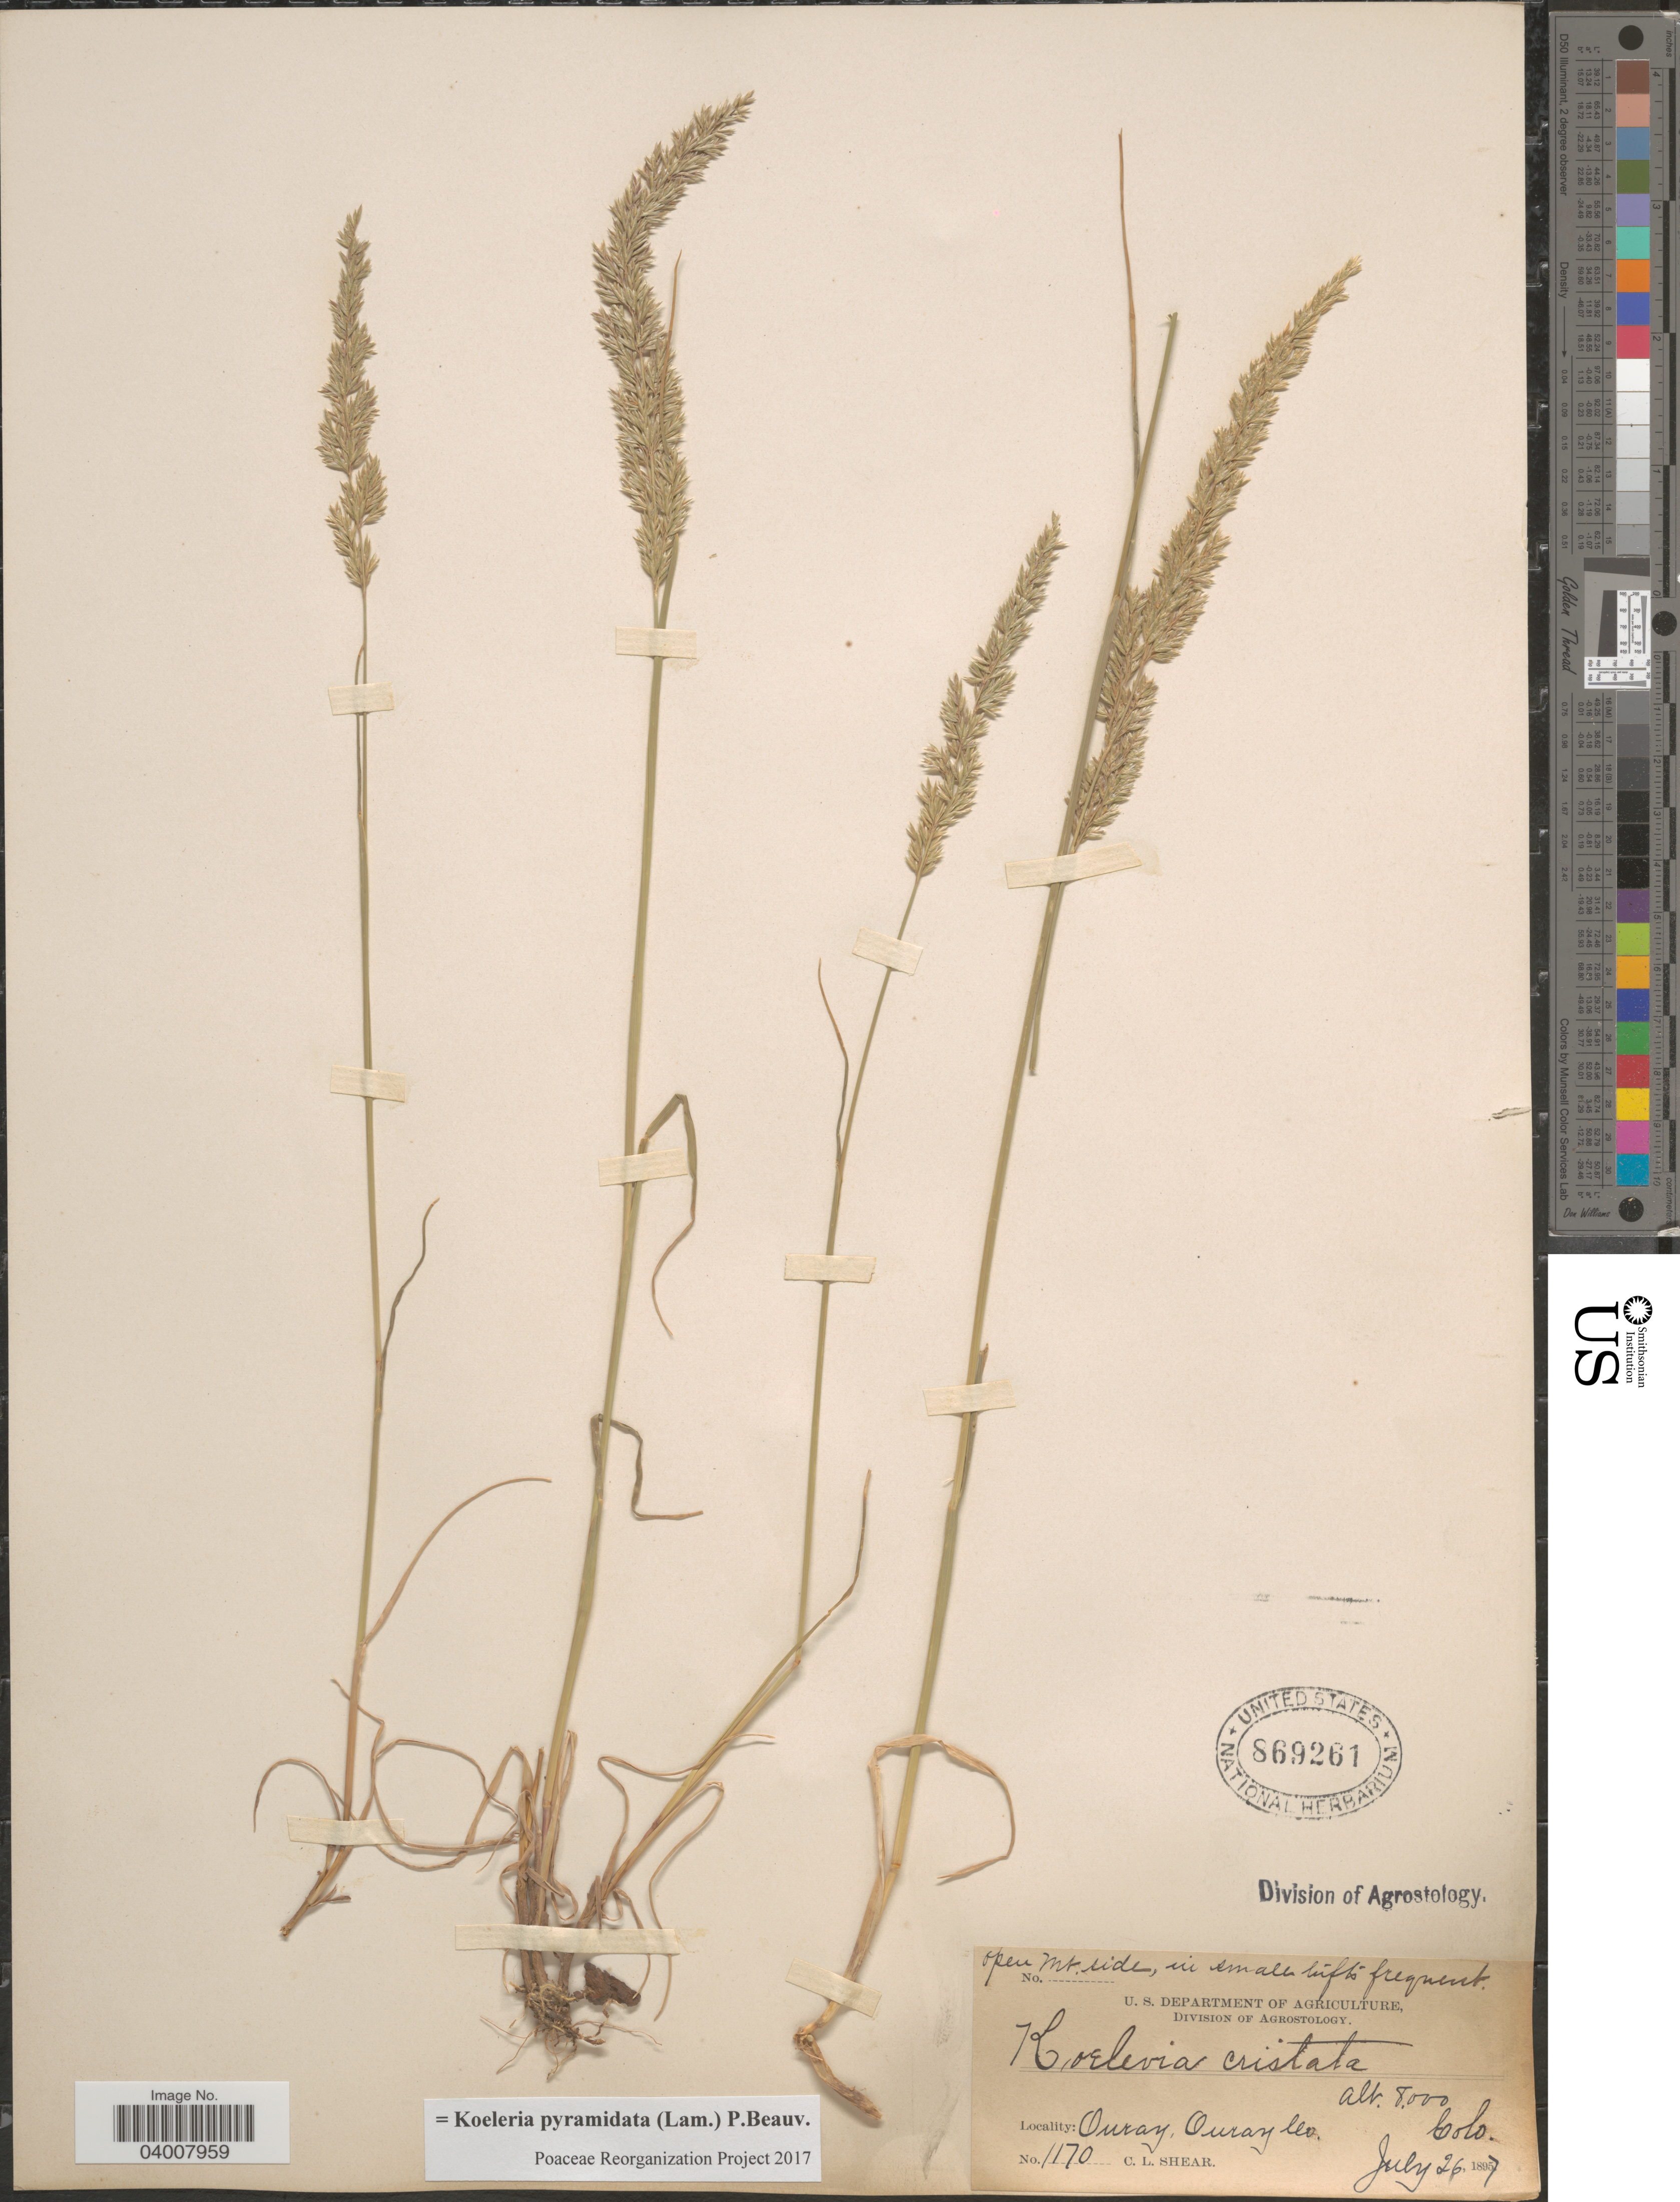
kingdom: Plantae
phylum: Tracheophyta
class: Liliopsida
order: Poales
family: Poaceae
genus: Koeleria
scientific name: Koeleria pyramidata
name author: (Lam.) P. Beauv.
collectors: C. L. Shear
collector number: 1170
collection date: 1897-07-26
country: United States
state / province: Colorado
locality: Open Mt. side, in small tufts frequent. Ouray, Ouray Co.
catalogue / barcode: US 869261